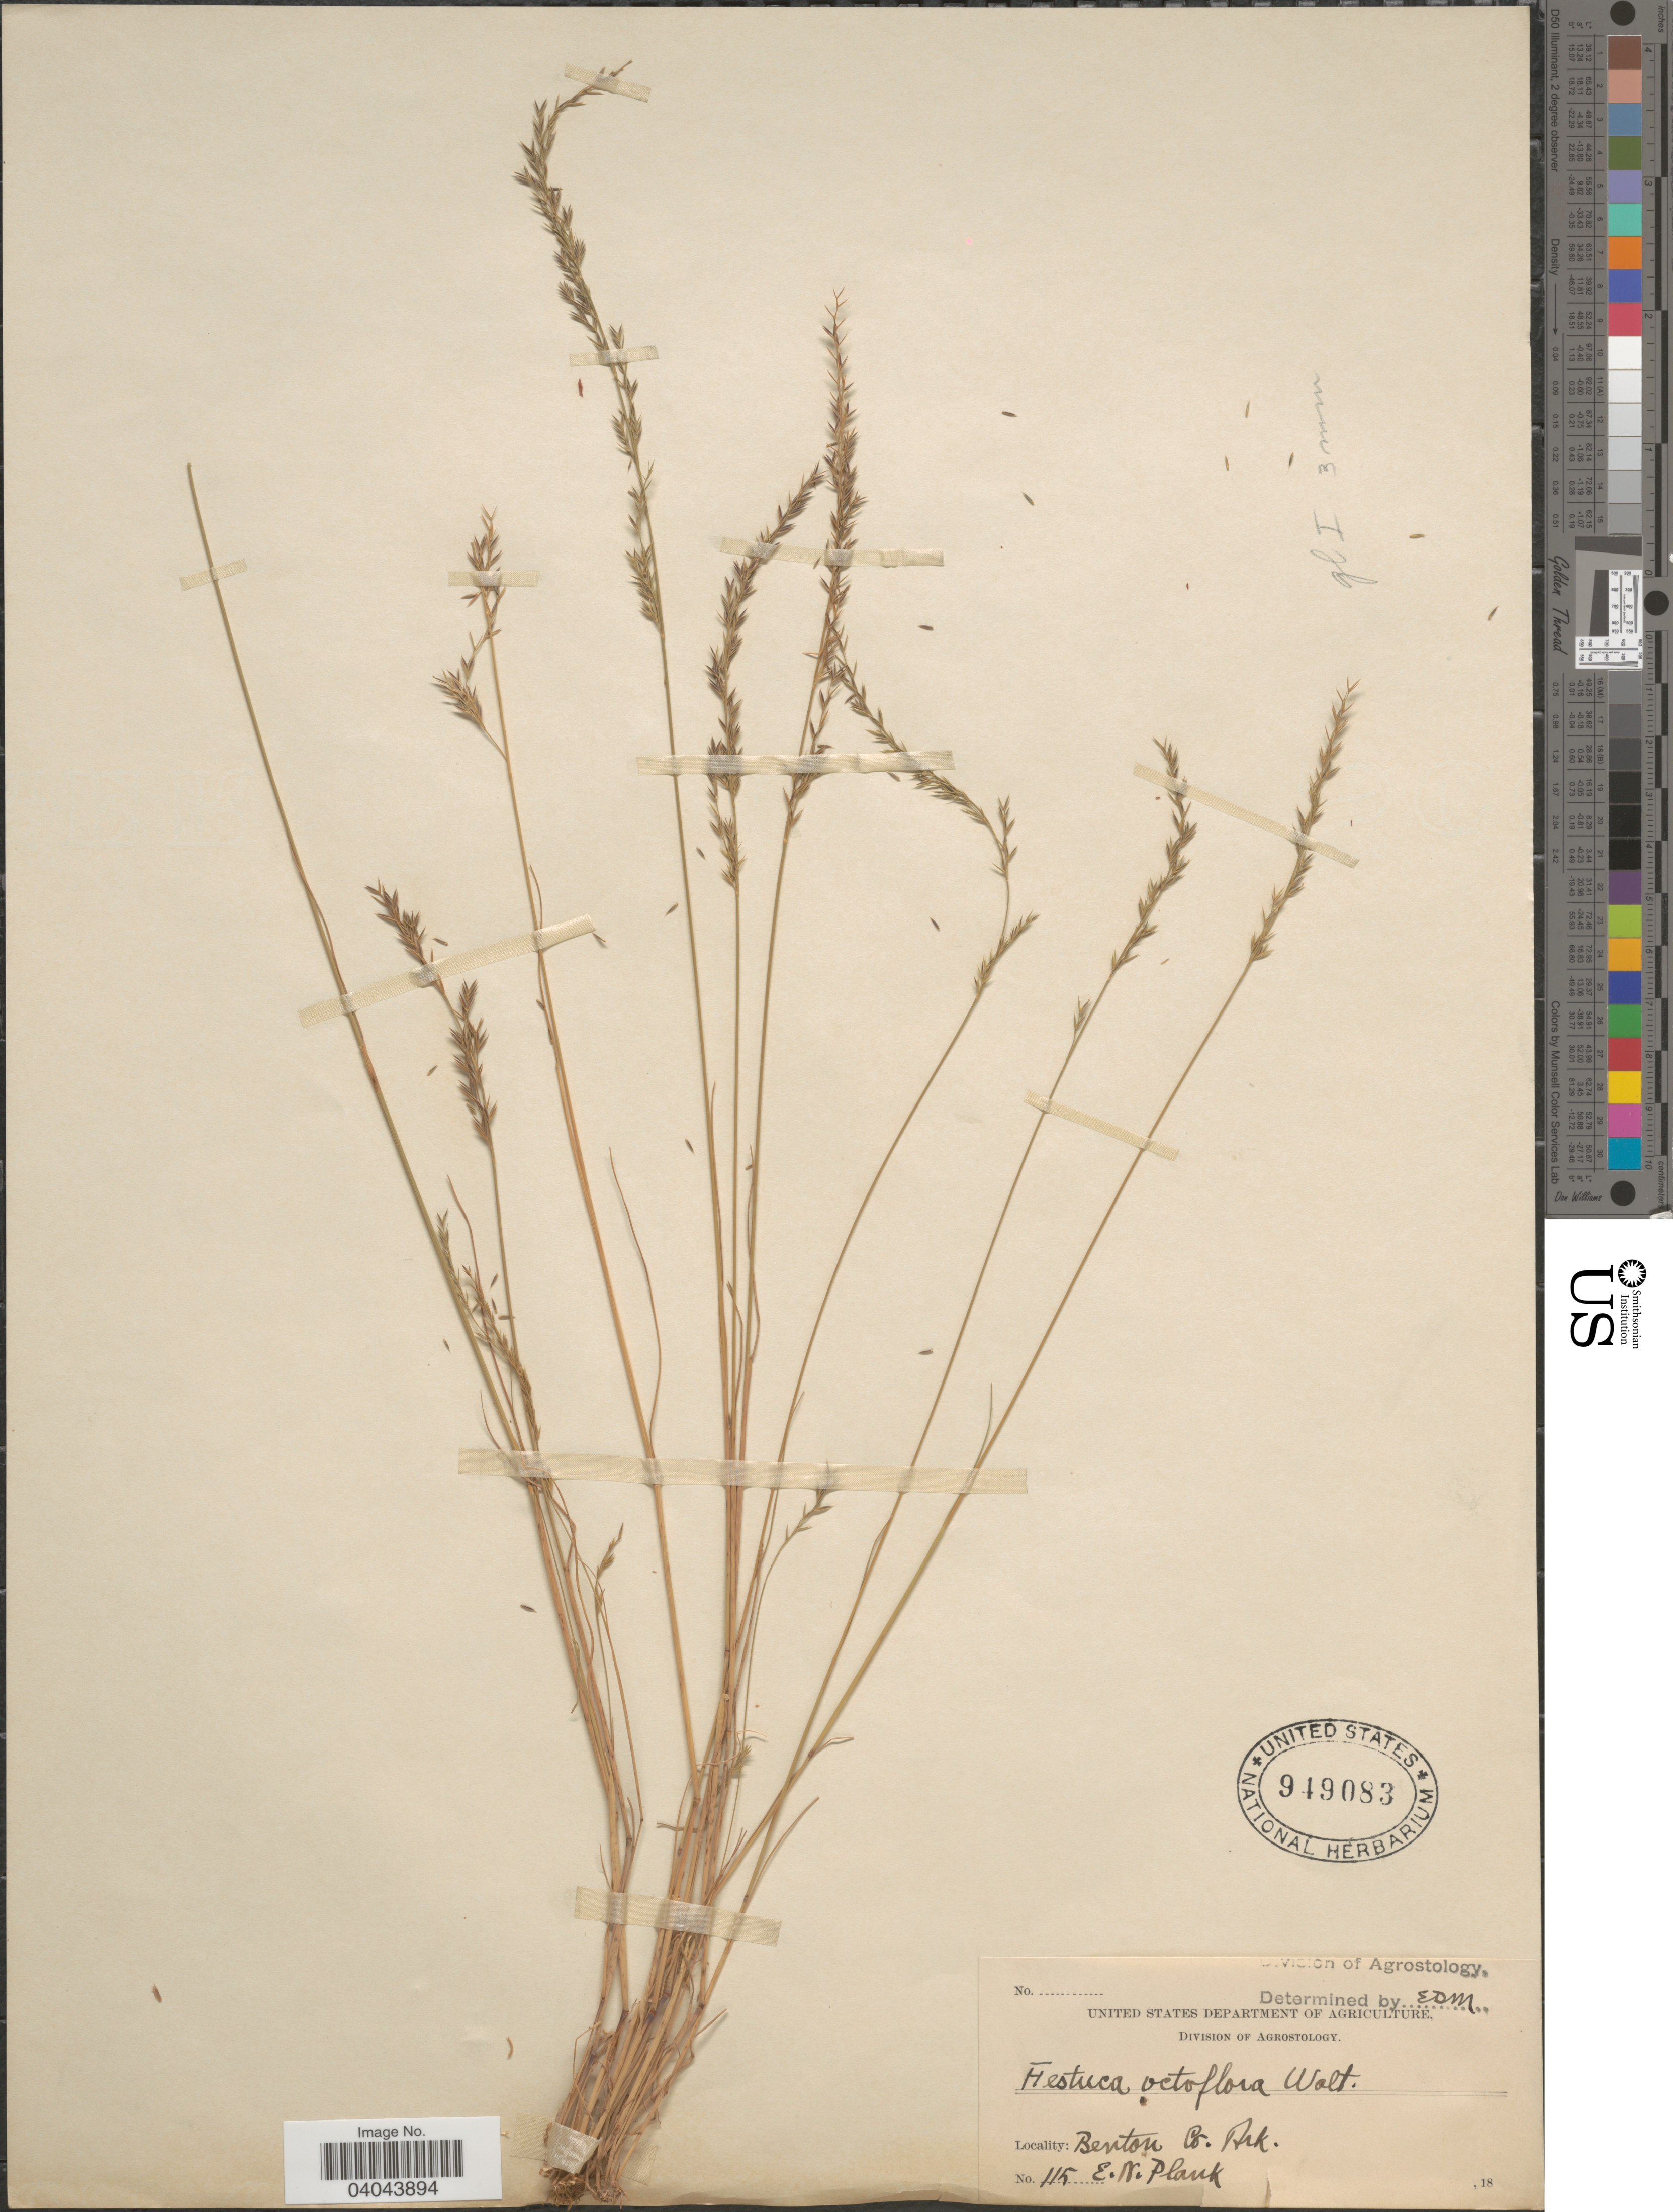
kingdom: Plantae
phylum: Tracheophyta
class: Liliopsida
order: Poales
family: Poaceae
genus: Festuca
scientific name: Festuca octoflora var. glauca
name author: (Nutt.) Fernald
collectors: E. Plank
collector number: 115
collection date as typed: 18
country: United States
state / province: Arkansas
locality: Benton Co.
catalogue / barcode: US 949083